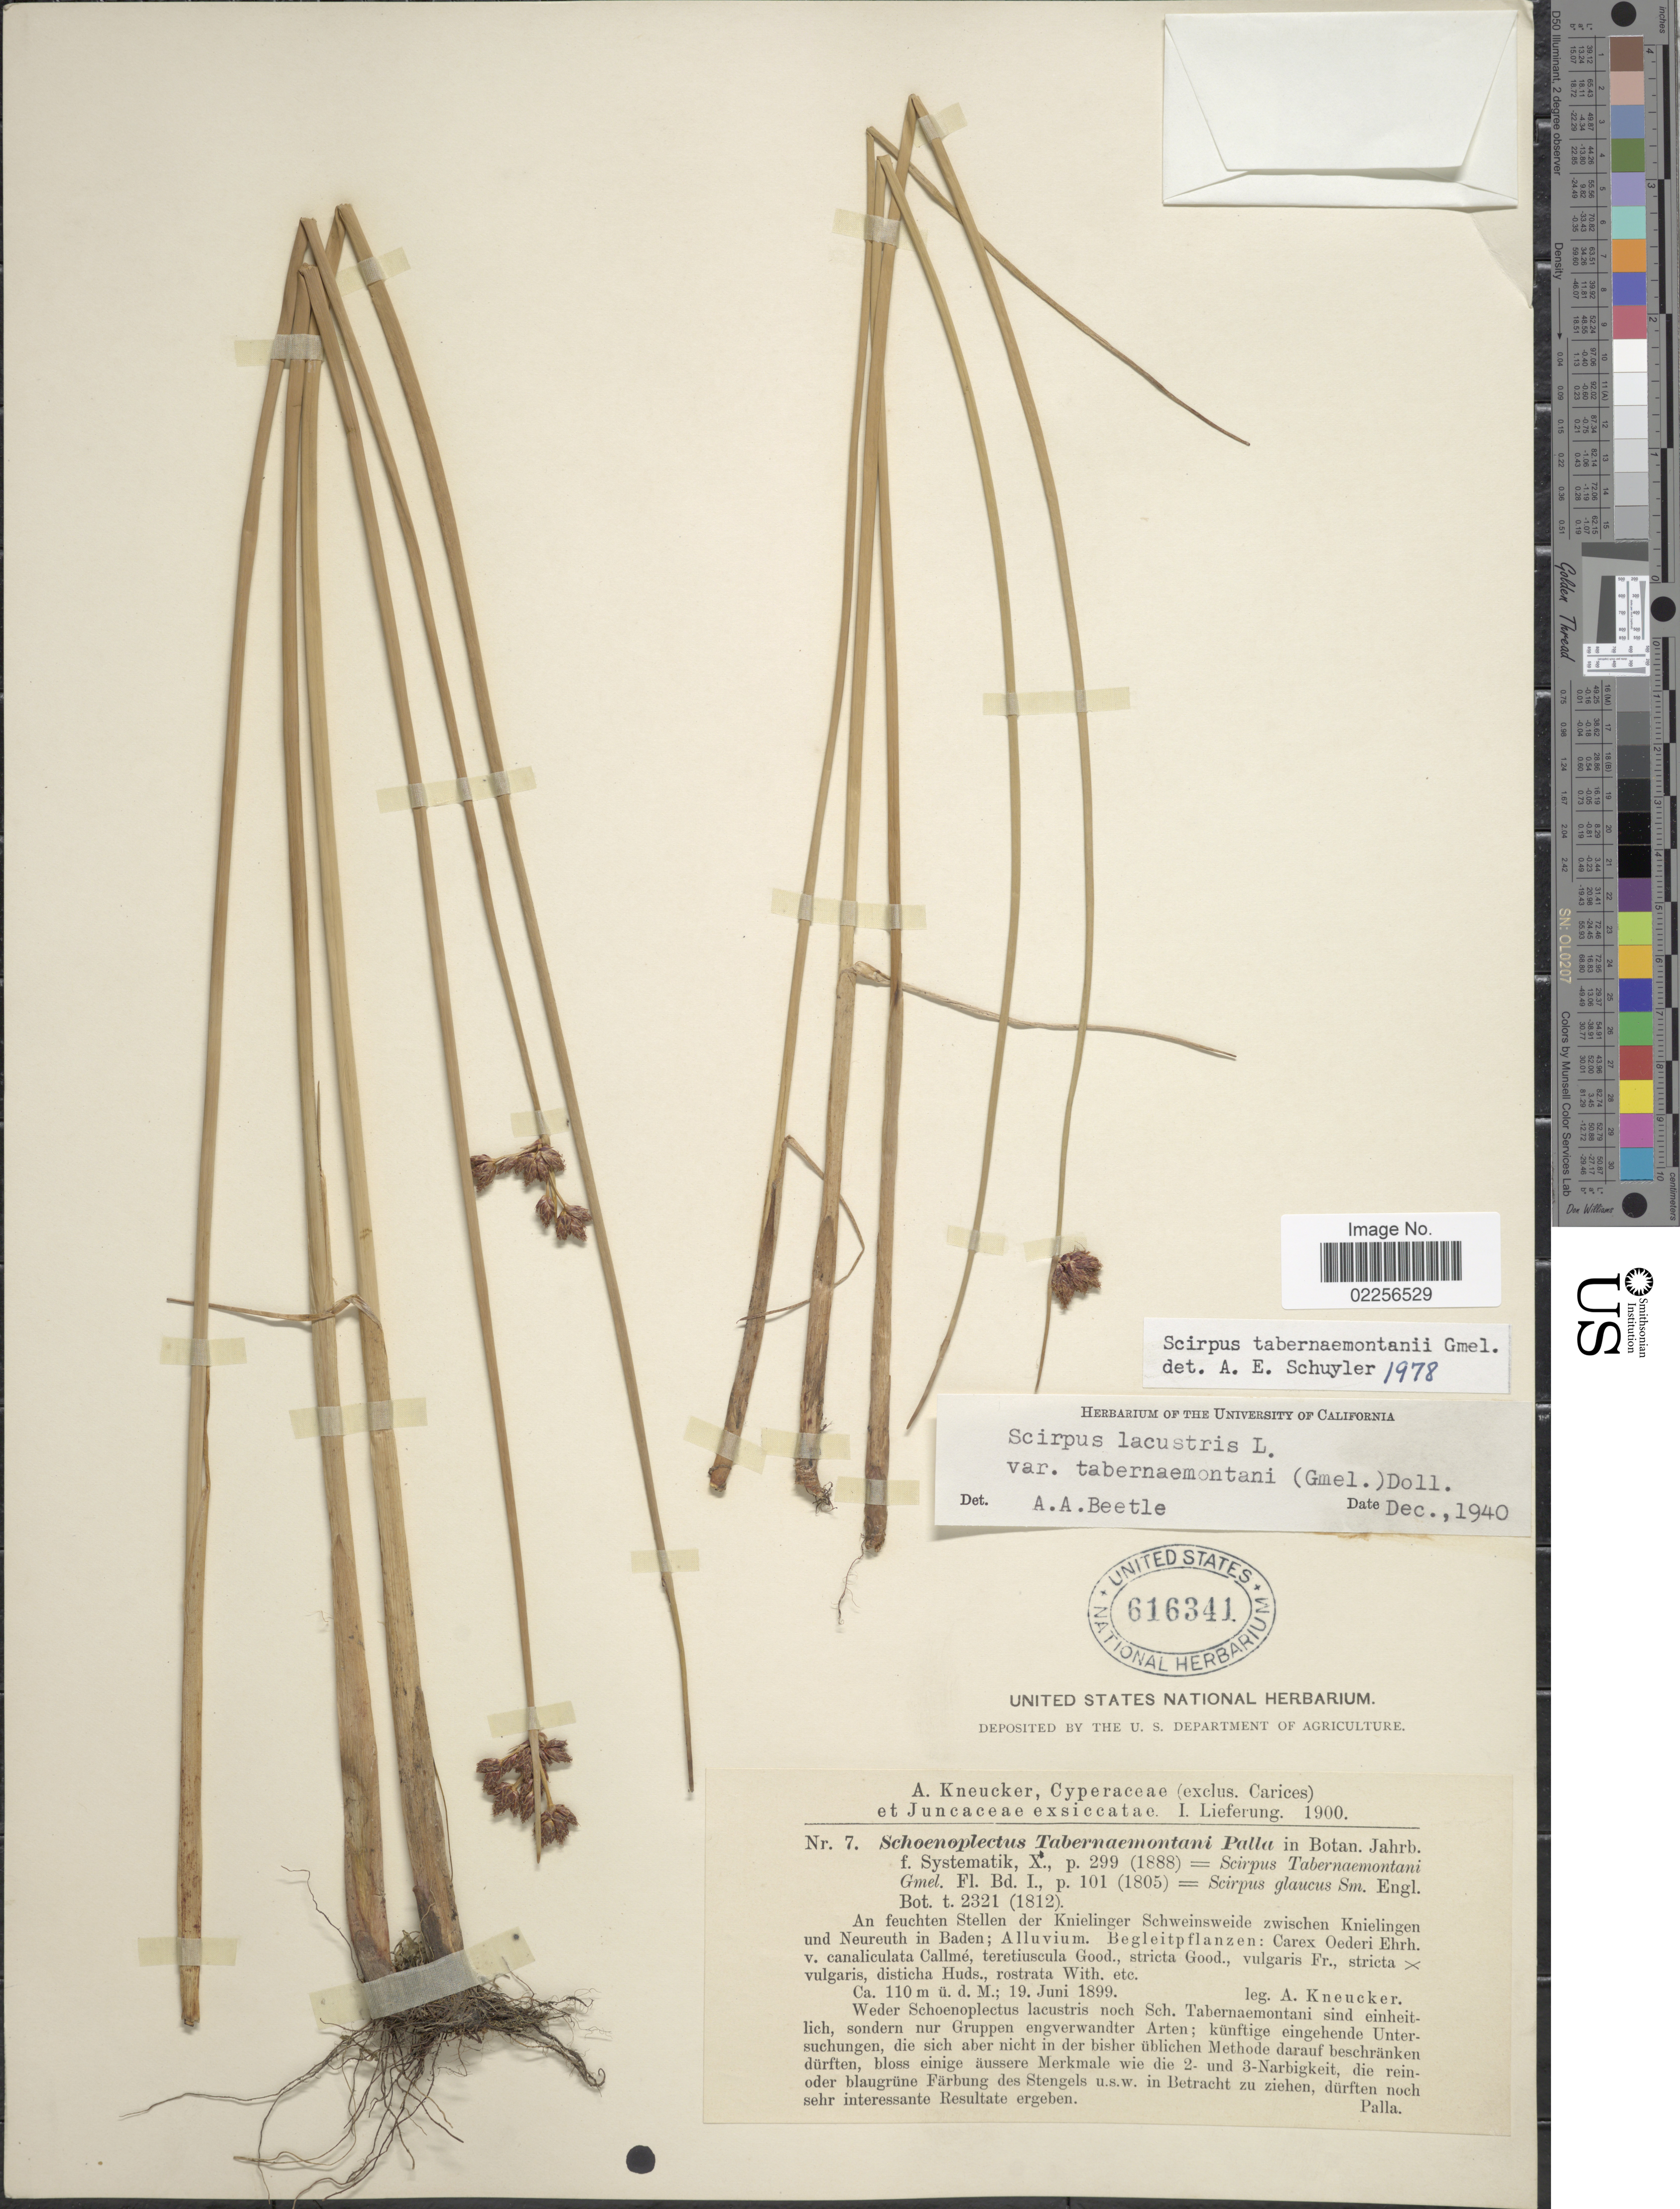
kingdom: Plantae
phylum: Tracheophyta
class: Liliopsida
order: Poales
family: Cyperaceae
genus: Schoenoplectus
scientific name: Schoenoplectus tabernaemontani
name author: (C.C. Gmel.) Palla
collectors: A. Kneucker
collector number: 7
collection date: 1899-06-19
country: Germany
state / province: Baden-Württemberg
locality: Stellen der Knielinger Schweinsweide zwischen Knielingen und Neureuth in Baden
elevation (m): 110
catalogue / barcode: US 616341